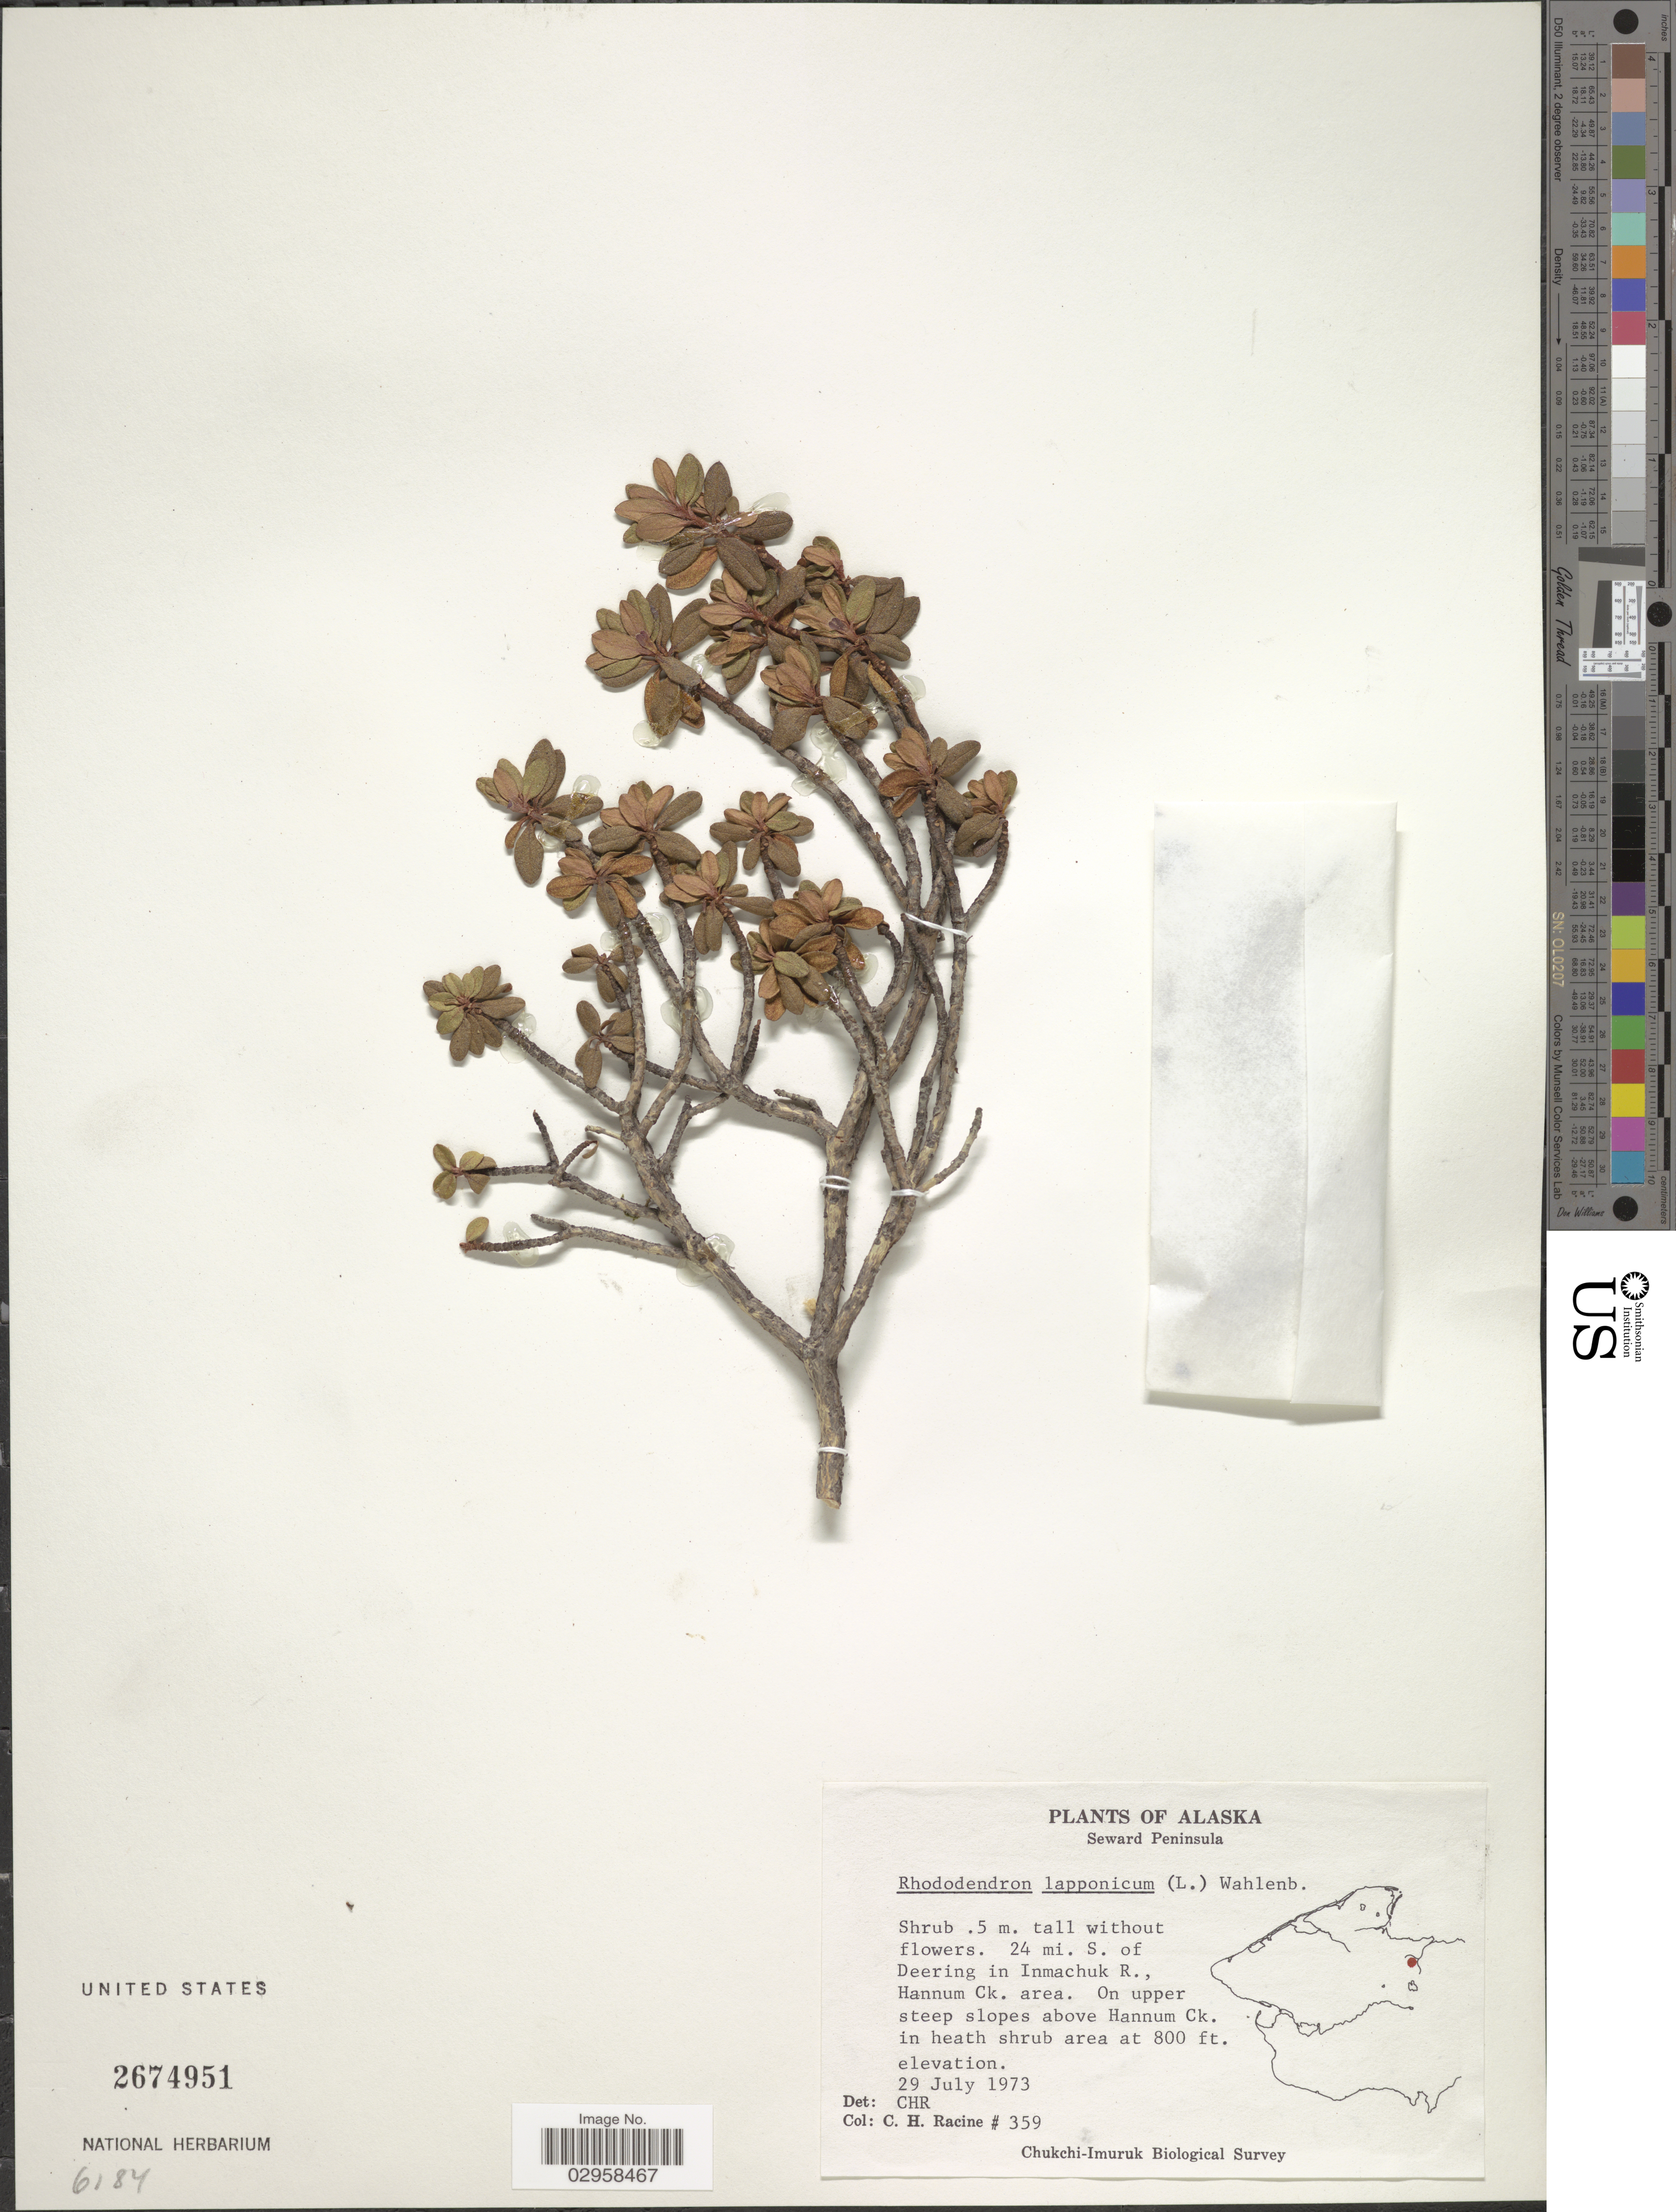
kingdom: Plantae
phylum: Tracheophyta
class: Magnoliopsida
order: Ericales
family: Ericaceae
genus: Rhododendron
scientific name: Rhododendron lapponicum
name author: (L.) Wahlenb.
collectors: C. Racine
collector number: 359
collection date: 1973-07-29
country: United States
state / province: Alaska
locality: Seward Peninsula. Deering in Inmachuk R., Hannum Ck. area. On upper steep slopes above Hannum Ck. in heath shrub area.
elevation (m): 244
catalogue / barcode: US 2674951